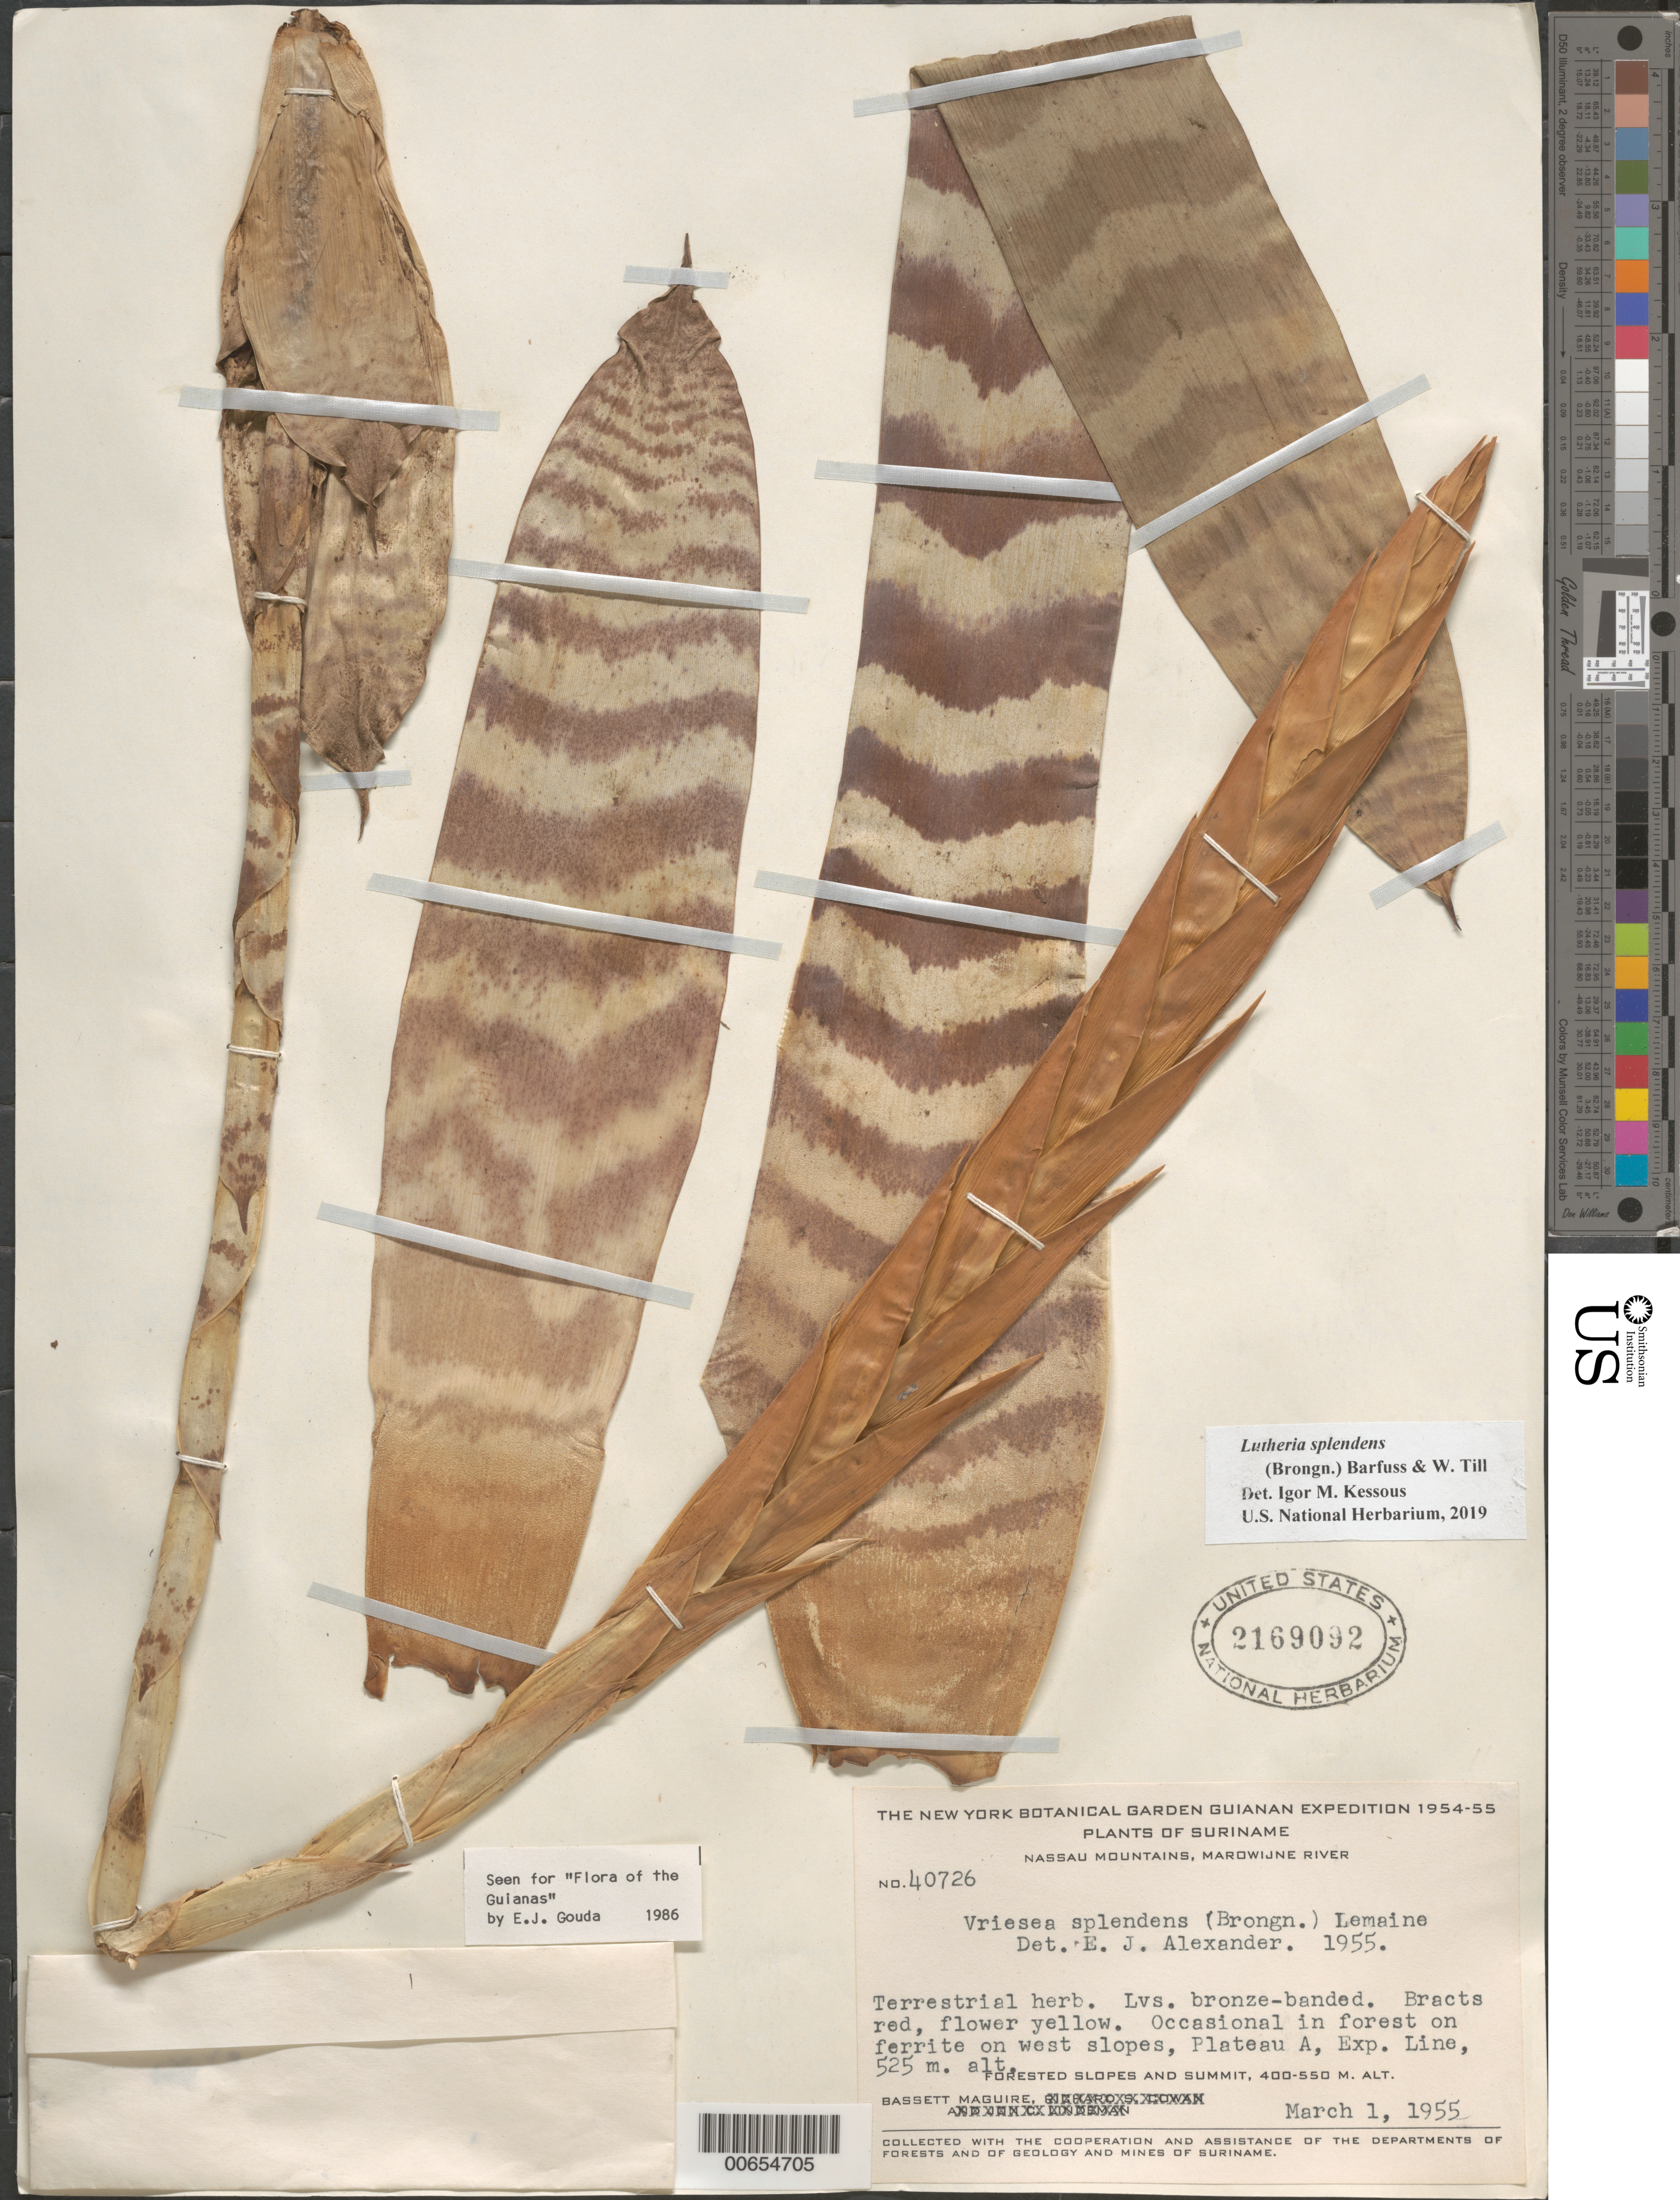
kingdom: Plantae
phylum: Tracheophyta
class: Liliopsida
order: Poales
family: Bromeliaceae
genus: Lutheria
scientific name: Lutheria splendens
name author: (Brongn.) W. Till & Barfuss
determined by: Kessous, Igor M.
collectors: B. Maguire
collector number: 40726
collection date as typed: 1-Mar-55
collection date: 1955-03-01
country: Suriname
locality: Nassau Mts., Marowijne R., Plateau A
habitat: Forest on ferrite, west slopes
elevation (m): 525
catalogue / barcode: US 2169092